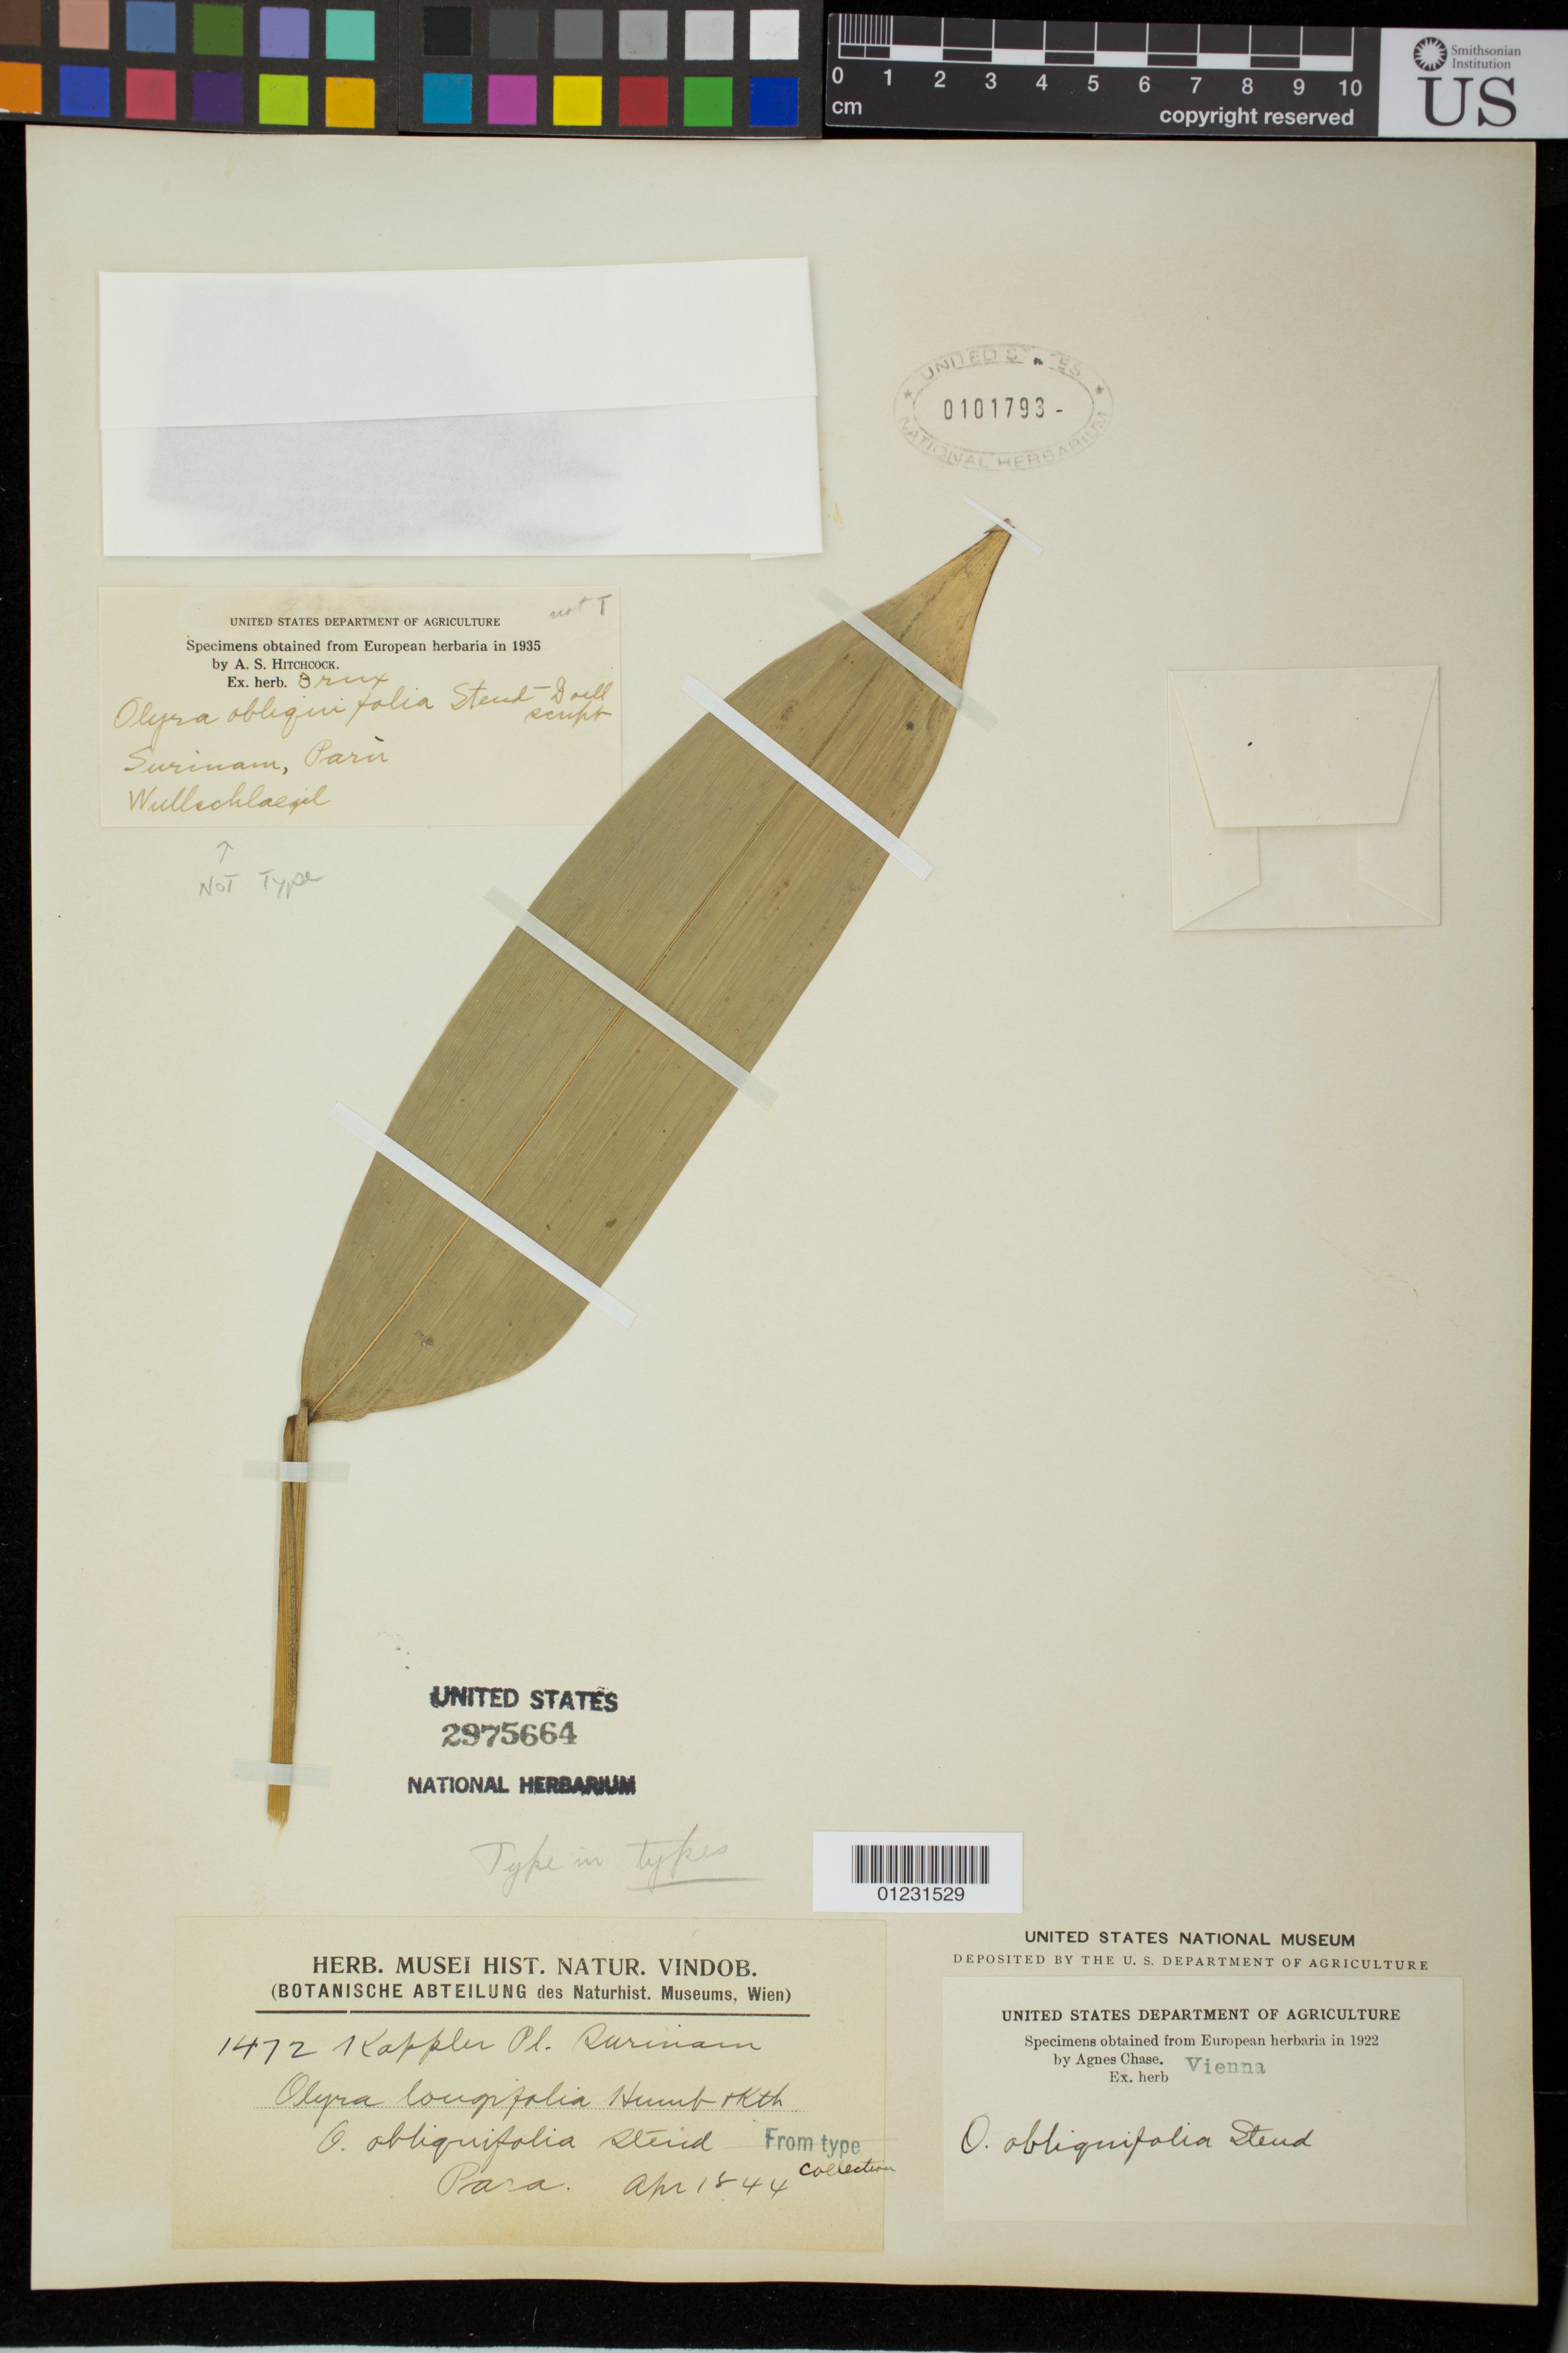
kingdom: Plantae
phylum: Tracheophyta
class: Liliopsida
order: Poales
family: Poaceae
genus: Olyra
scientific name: Olyra obliquifolia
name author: Steud.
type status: Type Collection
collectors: A. Kappler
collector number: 1472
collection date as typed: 1844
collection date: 1844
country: Suriname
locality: Para.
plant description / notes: Fragmentary material of type specimen ex herb. Vienna.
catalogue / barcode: US 2975664